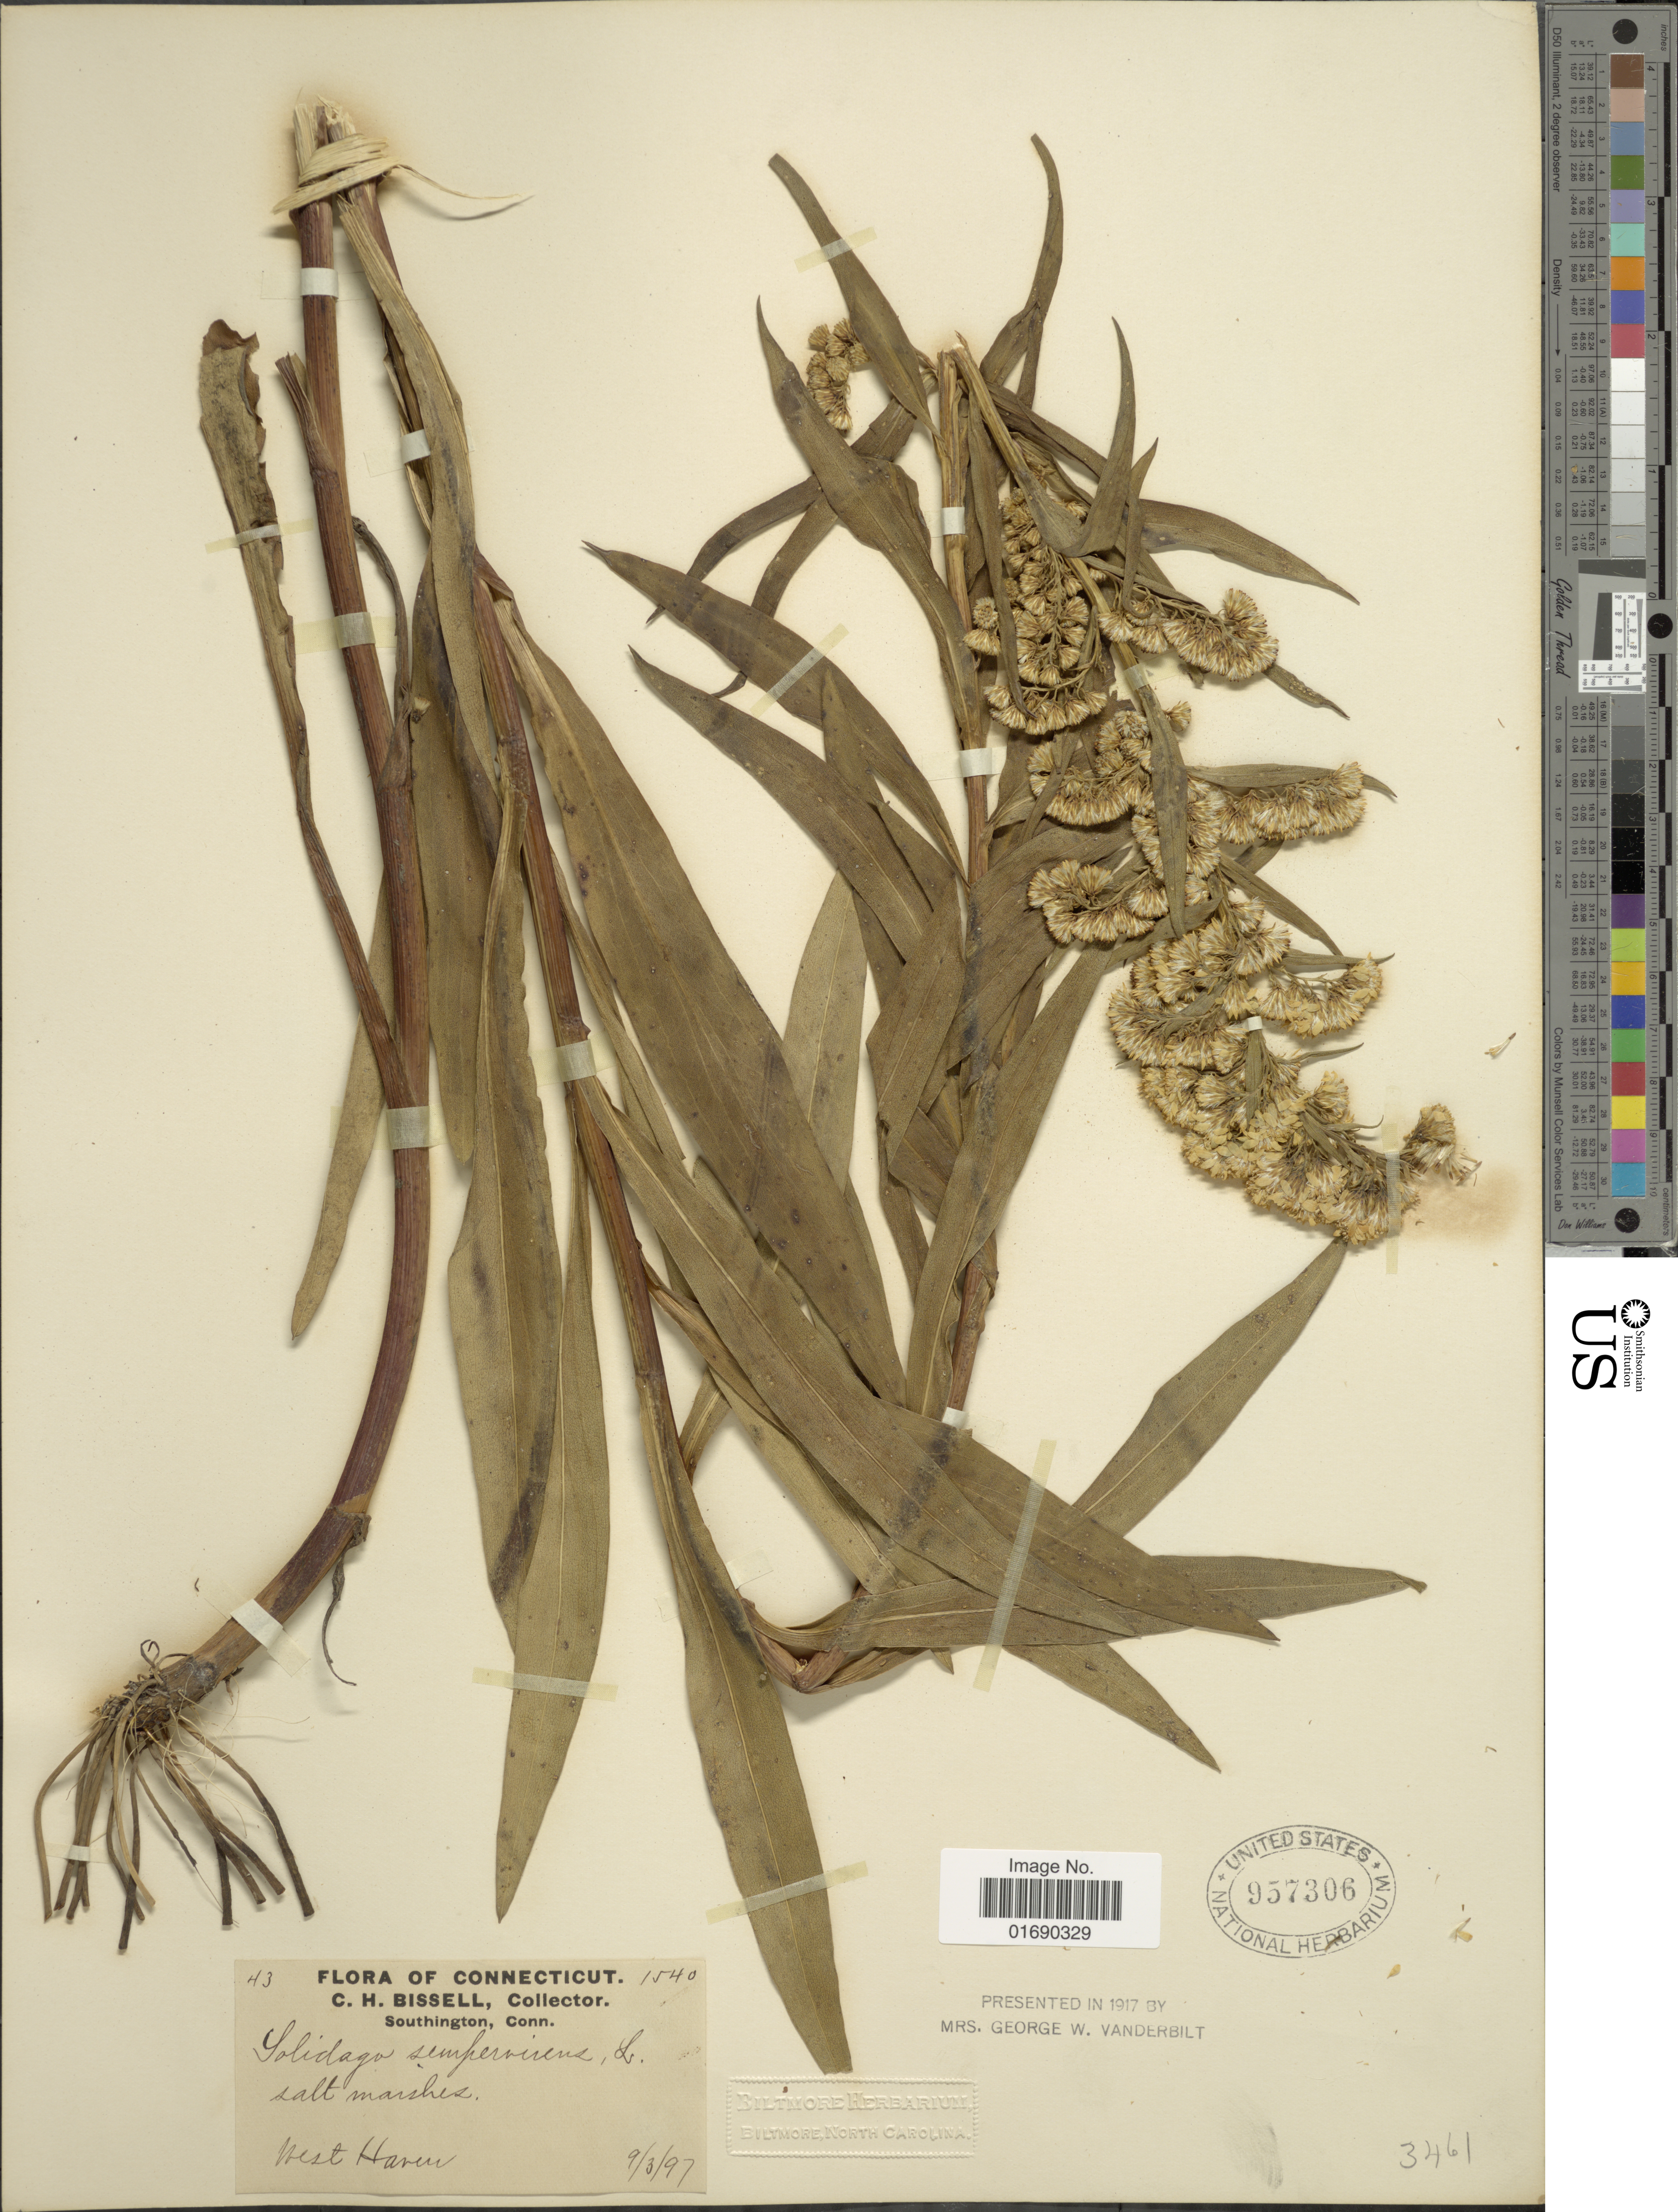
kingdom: Plantae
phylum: Tracheophyta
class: Magnoliopsida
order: Asterales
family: Asteraceae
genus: Solidago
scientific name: Solidago sempervirens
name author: L.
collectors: C. Bissell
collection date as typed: Transcribed d/m/y: 3/9/97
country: United States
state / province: Connecticut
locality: Salt marshes, West Haven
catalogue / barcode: US 957306